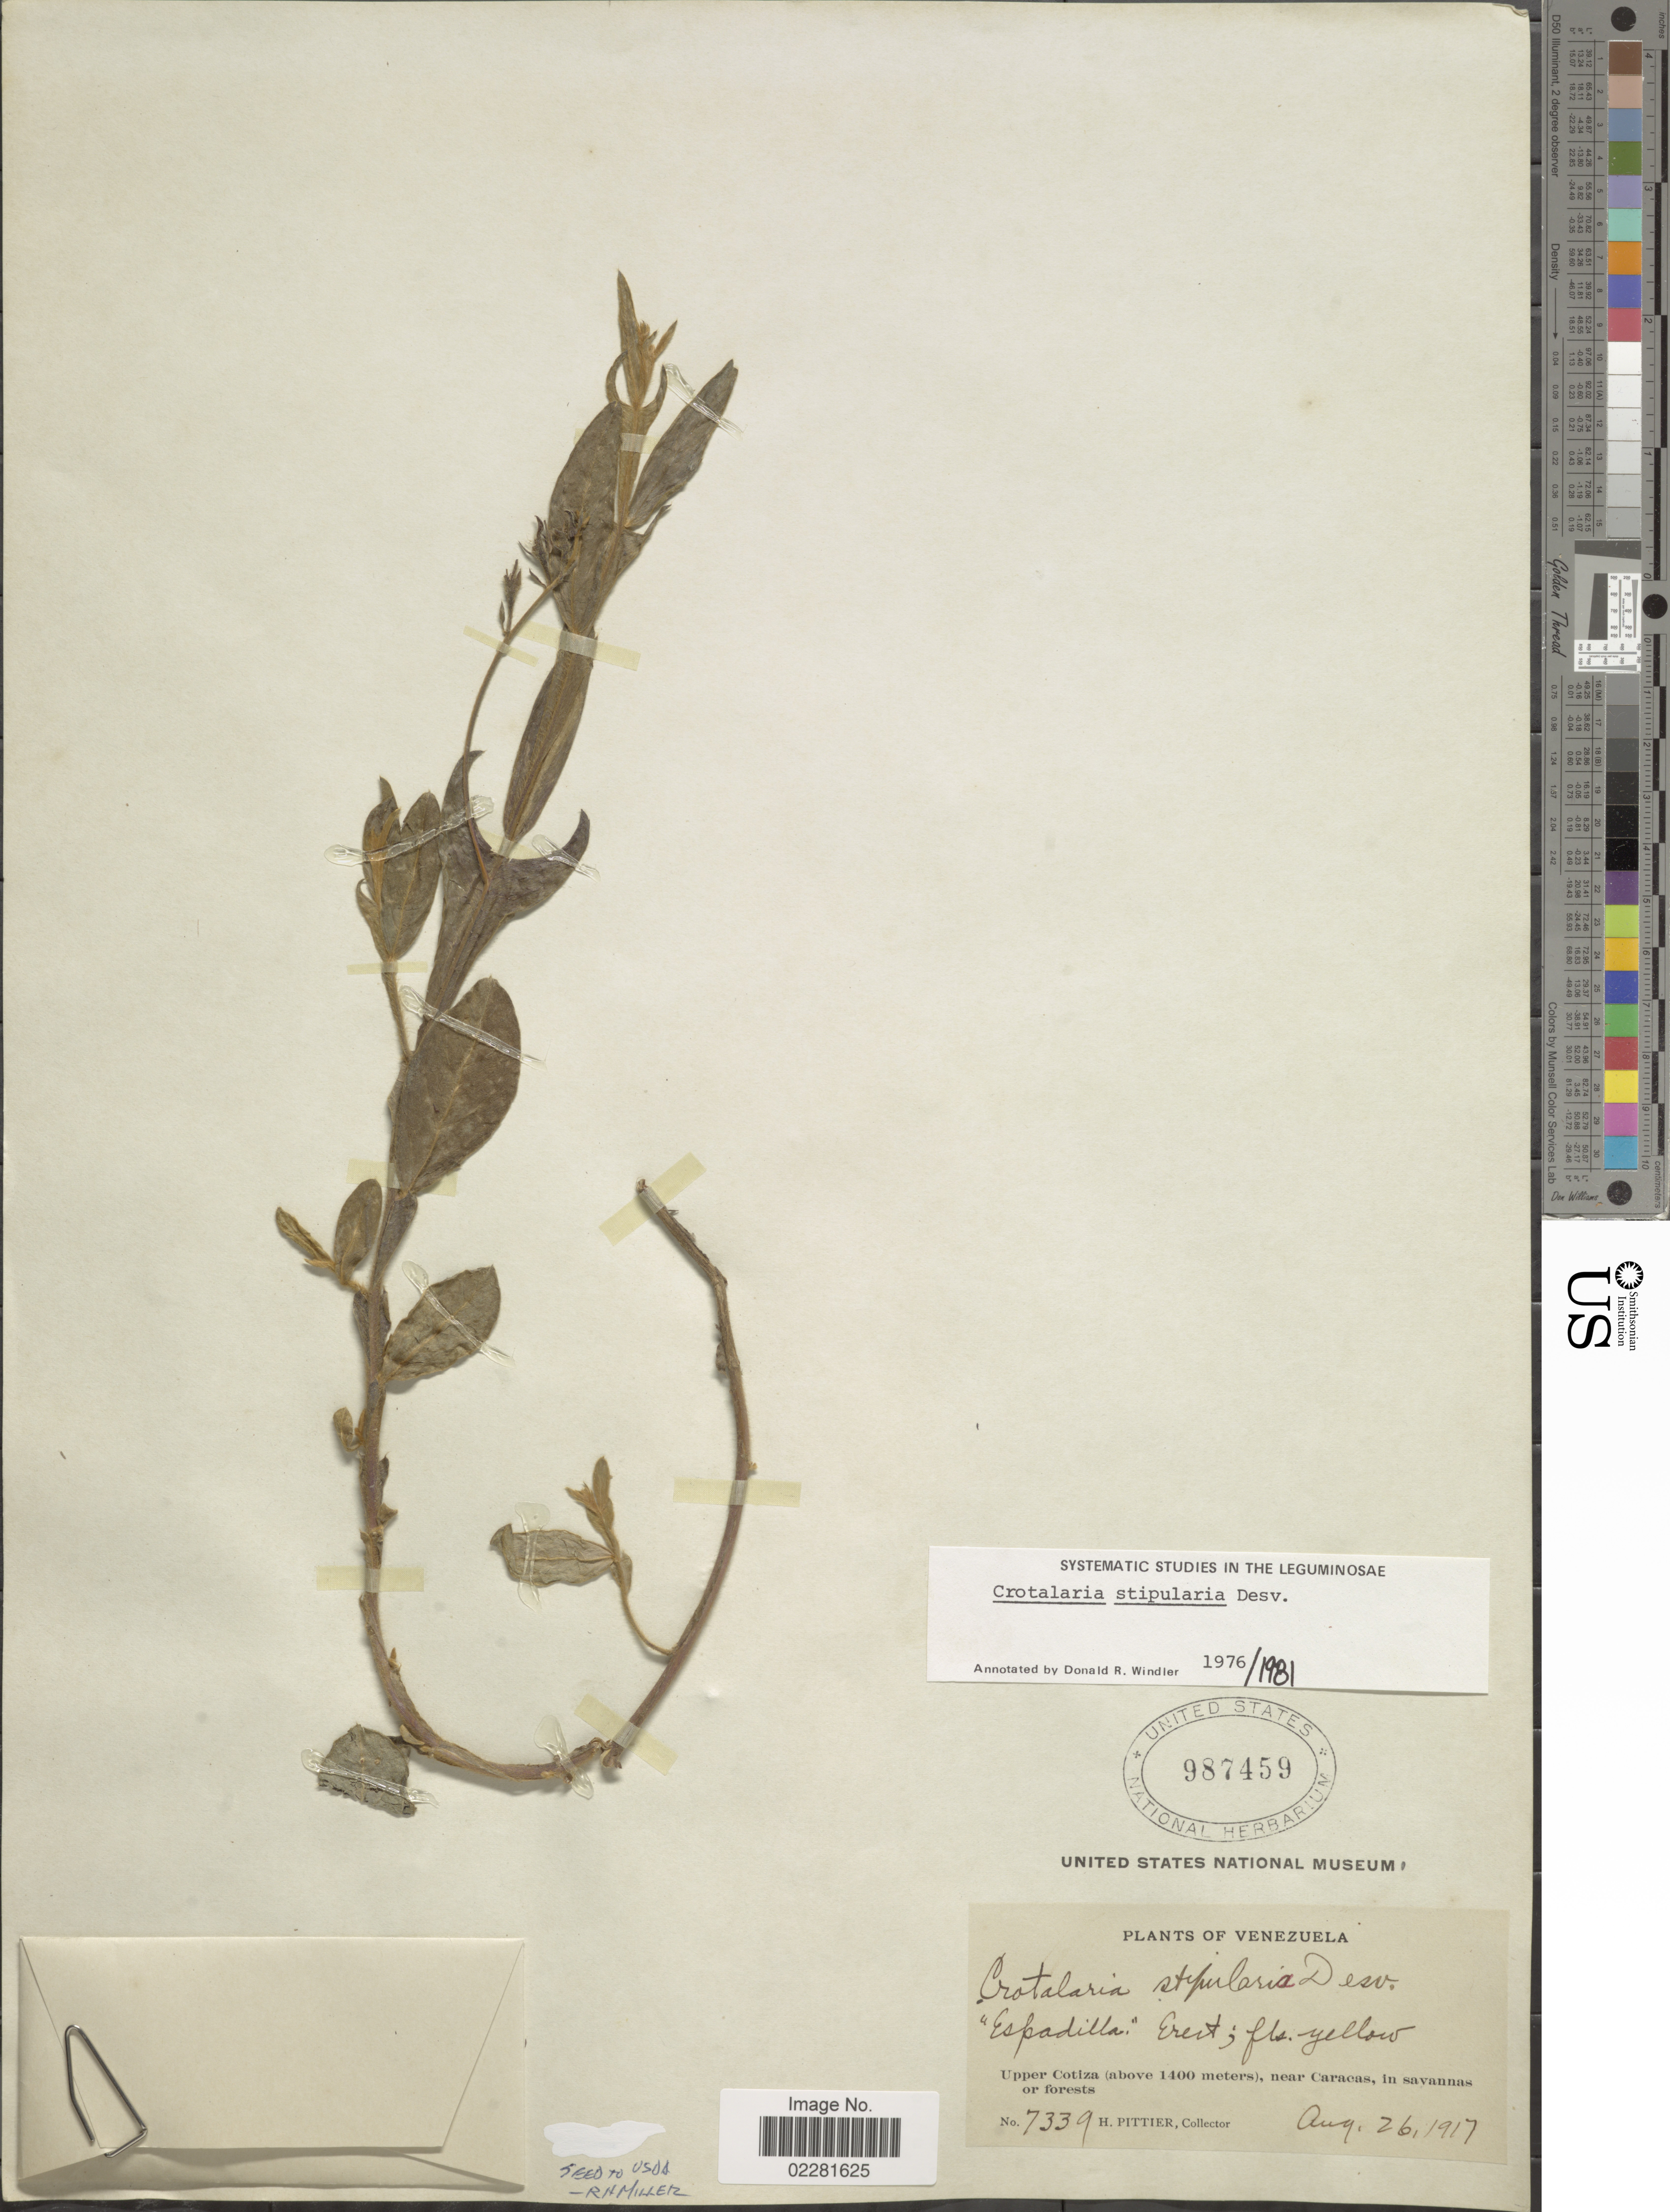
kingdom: Plantae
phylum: Tracheophyta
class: Magnoliopsida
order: Fabales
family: Fabaceae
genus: Crotalaria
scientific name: Crotalaria stipularia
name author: Desv.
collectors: H. F. Pittier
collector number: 7339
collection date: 1917-08-26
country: Venezuela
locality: Upper Cotiza, near Caracas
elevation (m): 1400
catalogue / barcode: US 987459